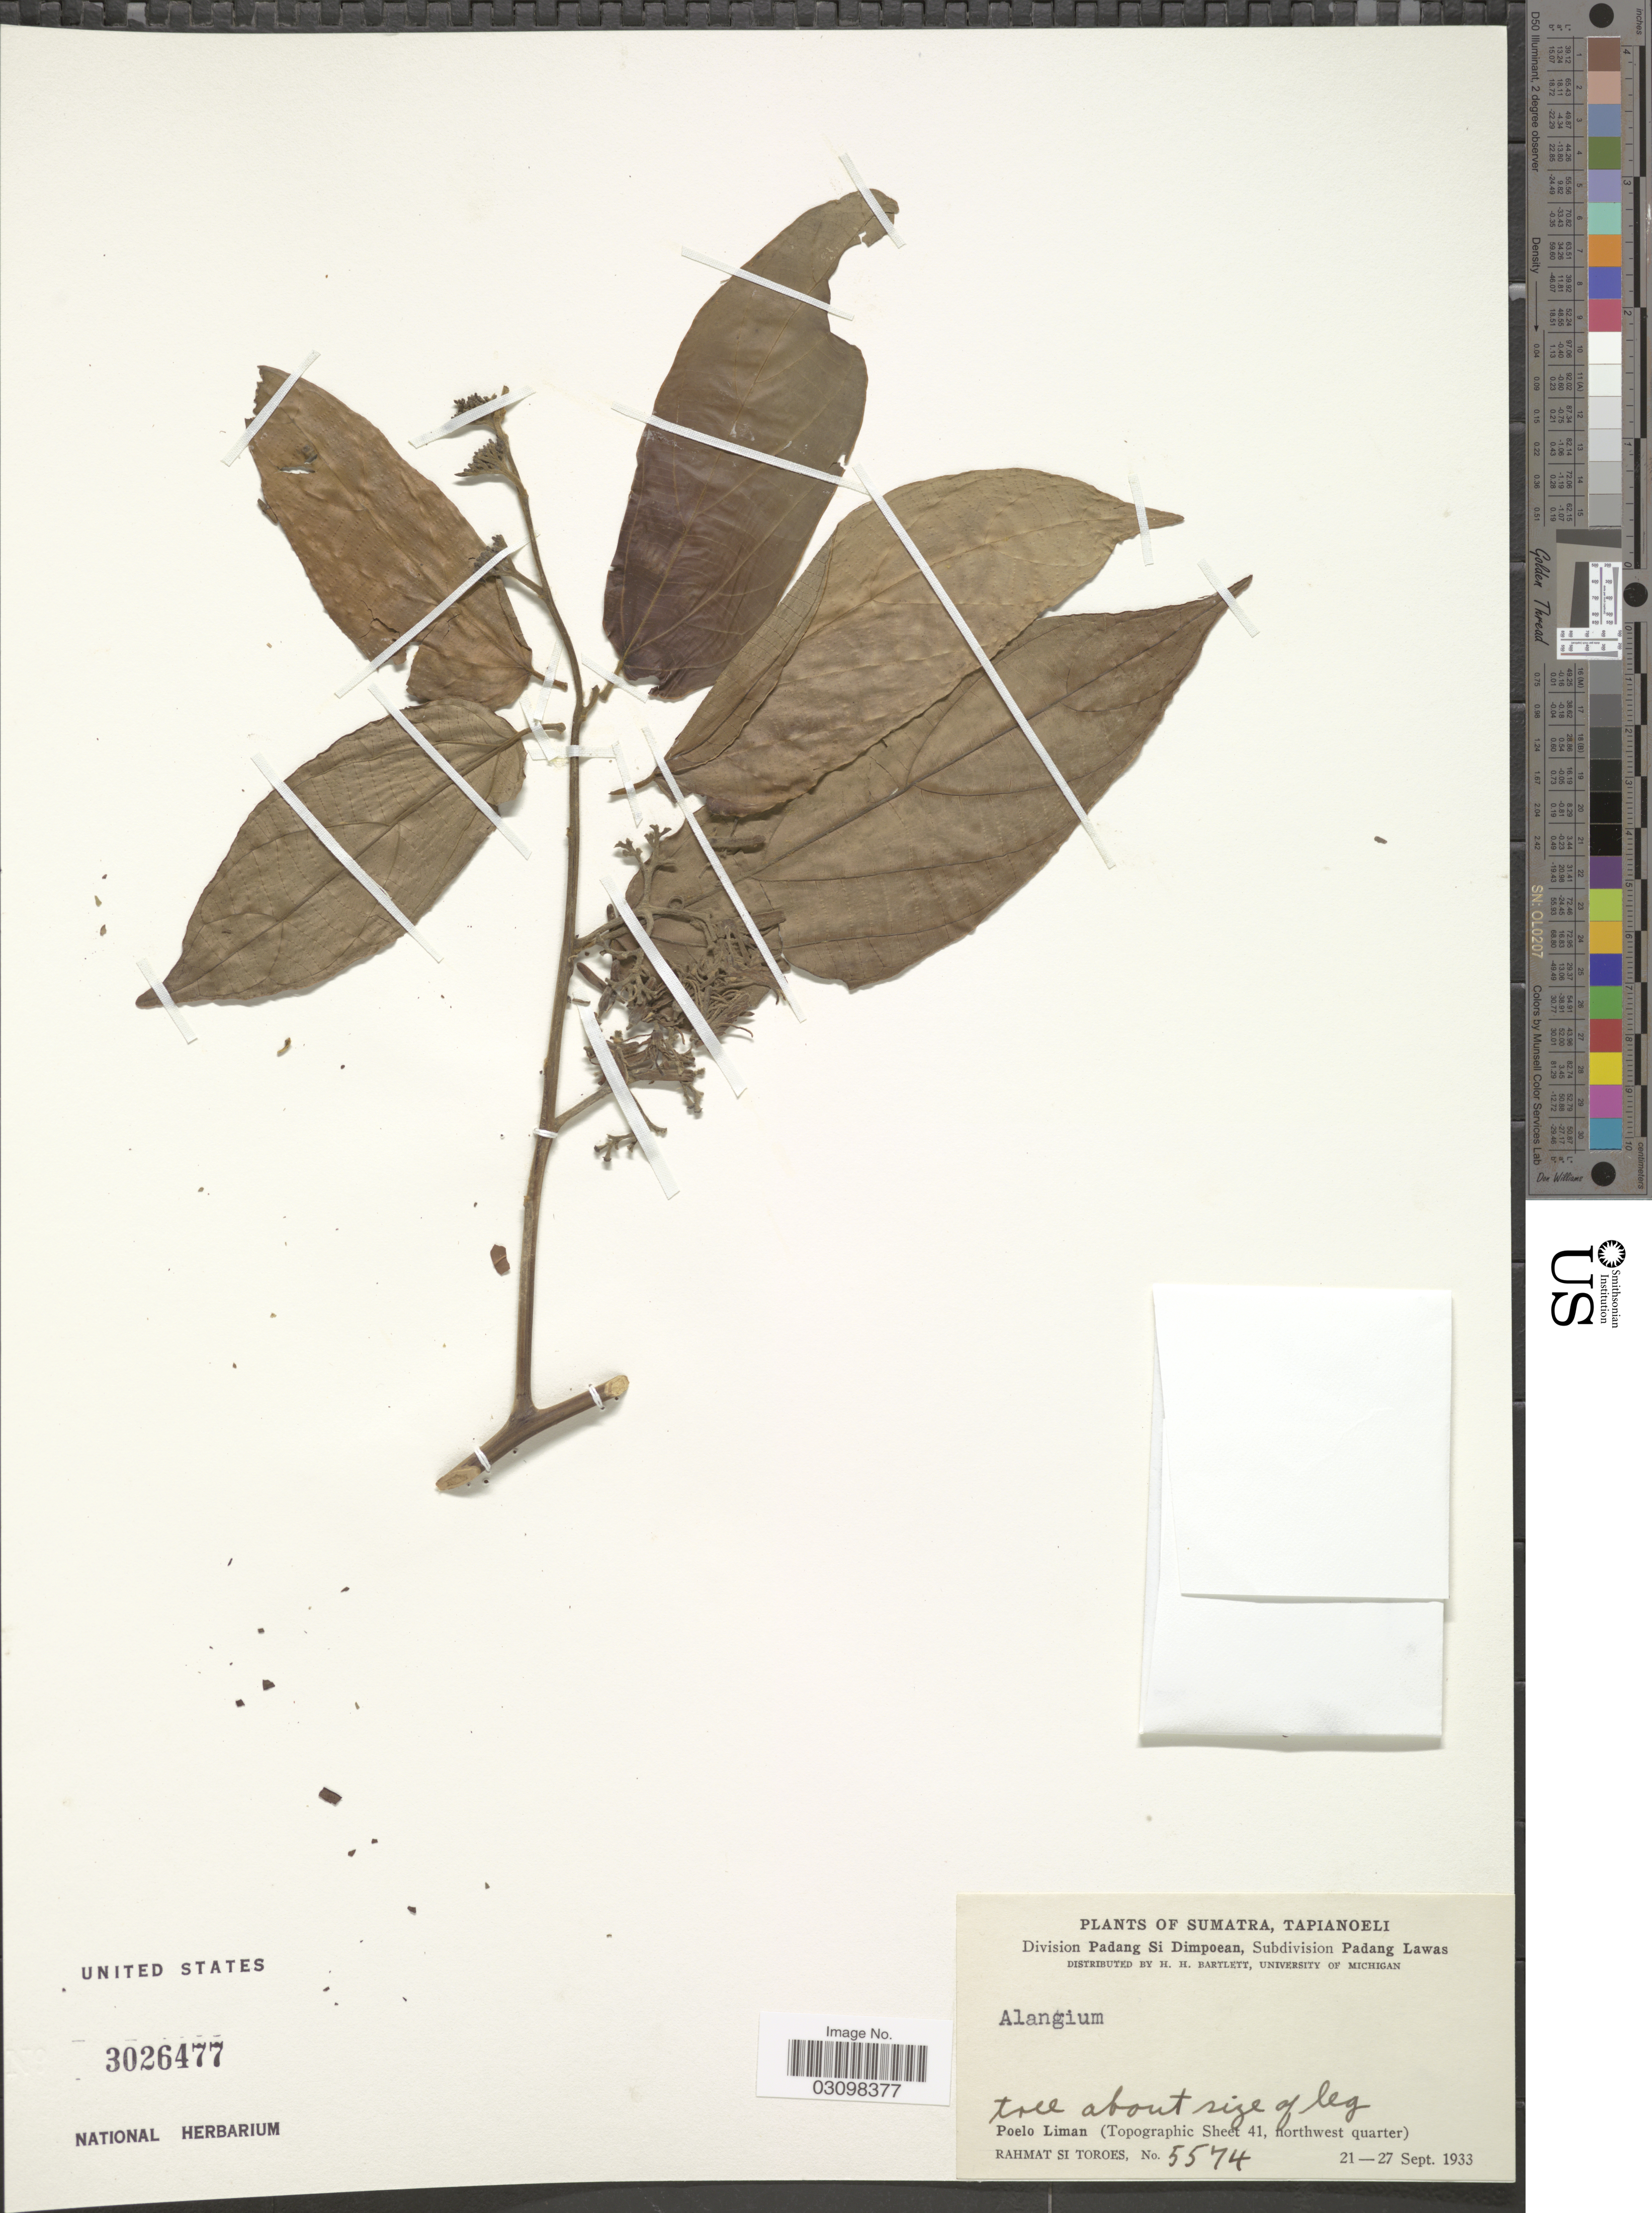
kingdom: Plantae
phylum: Tracheophyta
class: Magnoliopsida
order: Cornales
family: Cornaceae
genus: Alangium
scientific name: Alangium sp.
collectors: Rahmat Si Boeea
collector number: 5574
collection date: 1933-09-21/1933-09-27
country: Indonesia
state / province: Sumatra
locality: Tapianoeli. Division Padang Si Dimpoean, Subdivision Padang Lawas. Poelo Liman (Topographic Sheet 41, northwest quarter).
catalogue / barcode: US 3026477